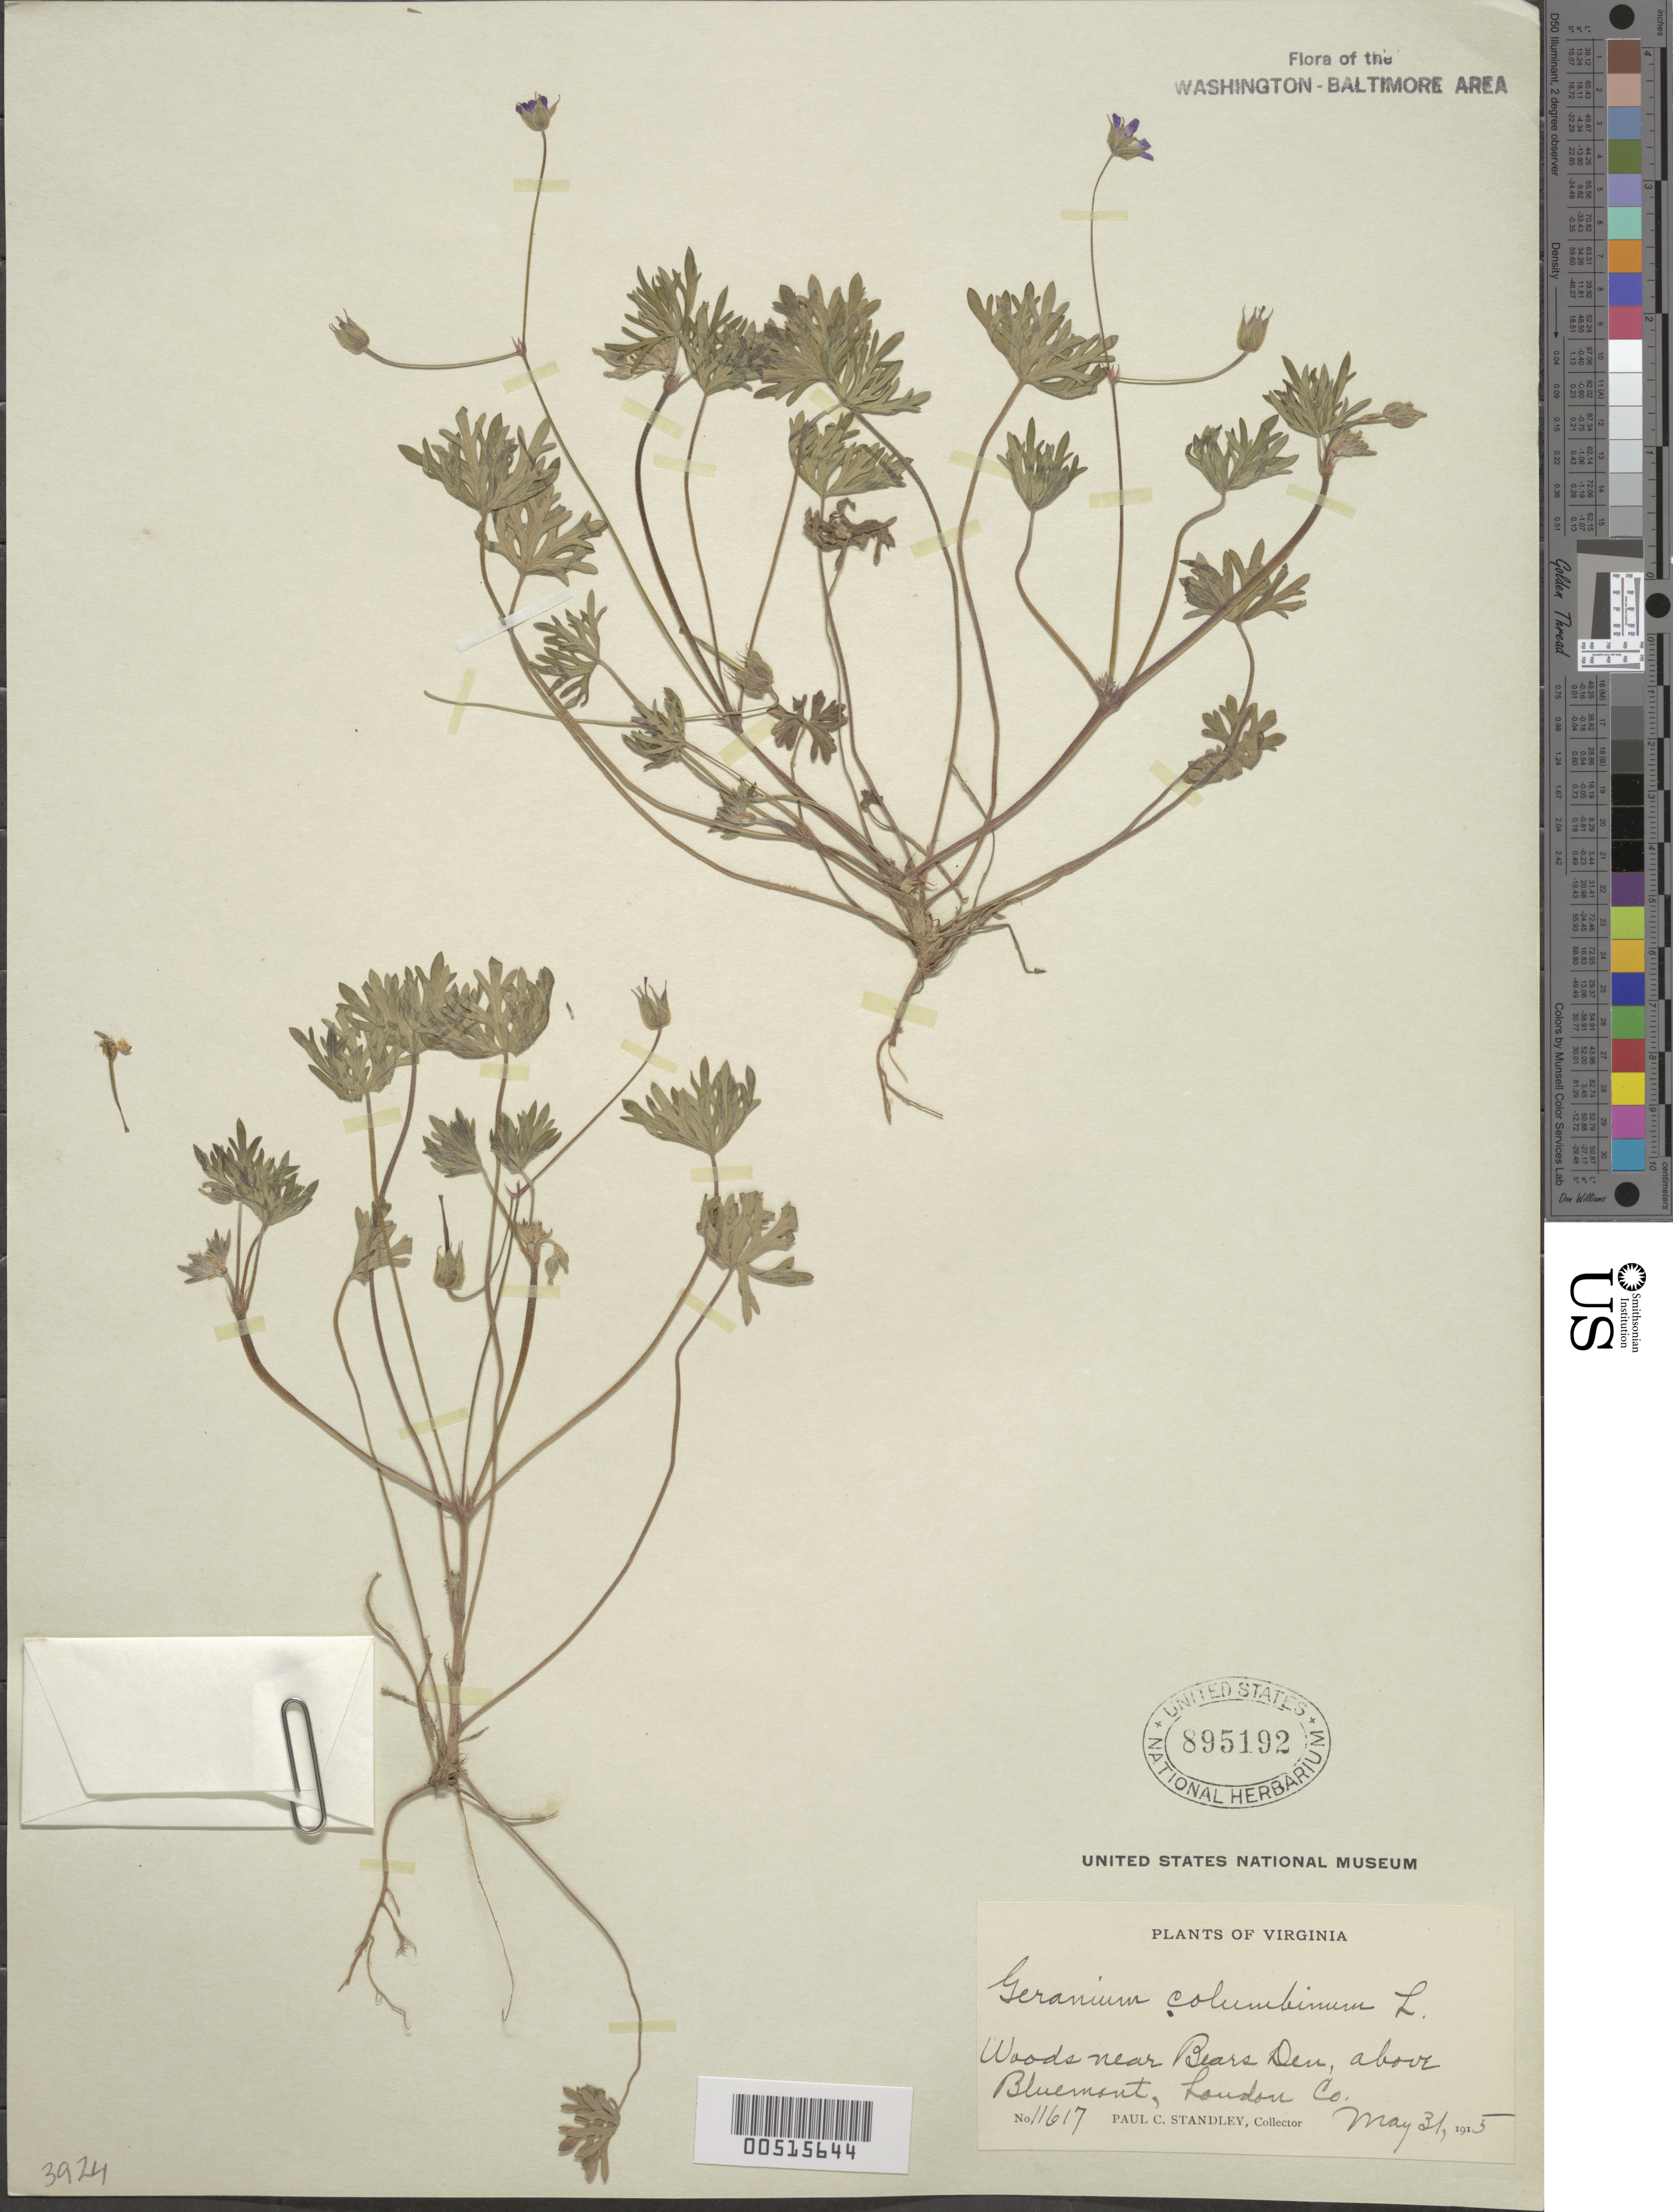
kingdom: Plantae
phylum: Tracheophyta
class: Magnoliopsida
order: Geraniales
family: Geraniaceae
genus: Geranium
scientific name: Geranium columbinum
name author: L.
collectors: P. C. Standley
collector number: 11617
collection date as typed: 31 May 1915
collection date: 1915-05-31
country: United States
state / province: Virginia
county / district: Loudoun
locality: Bluemont, above, near Bears Den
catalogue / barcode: US 895192